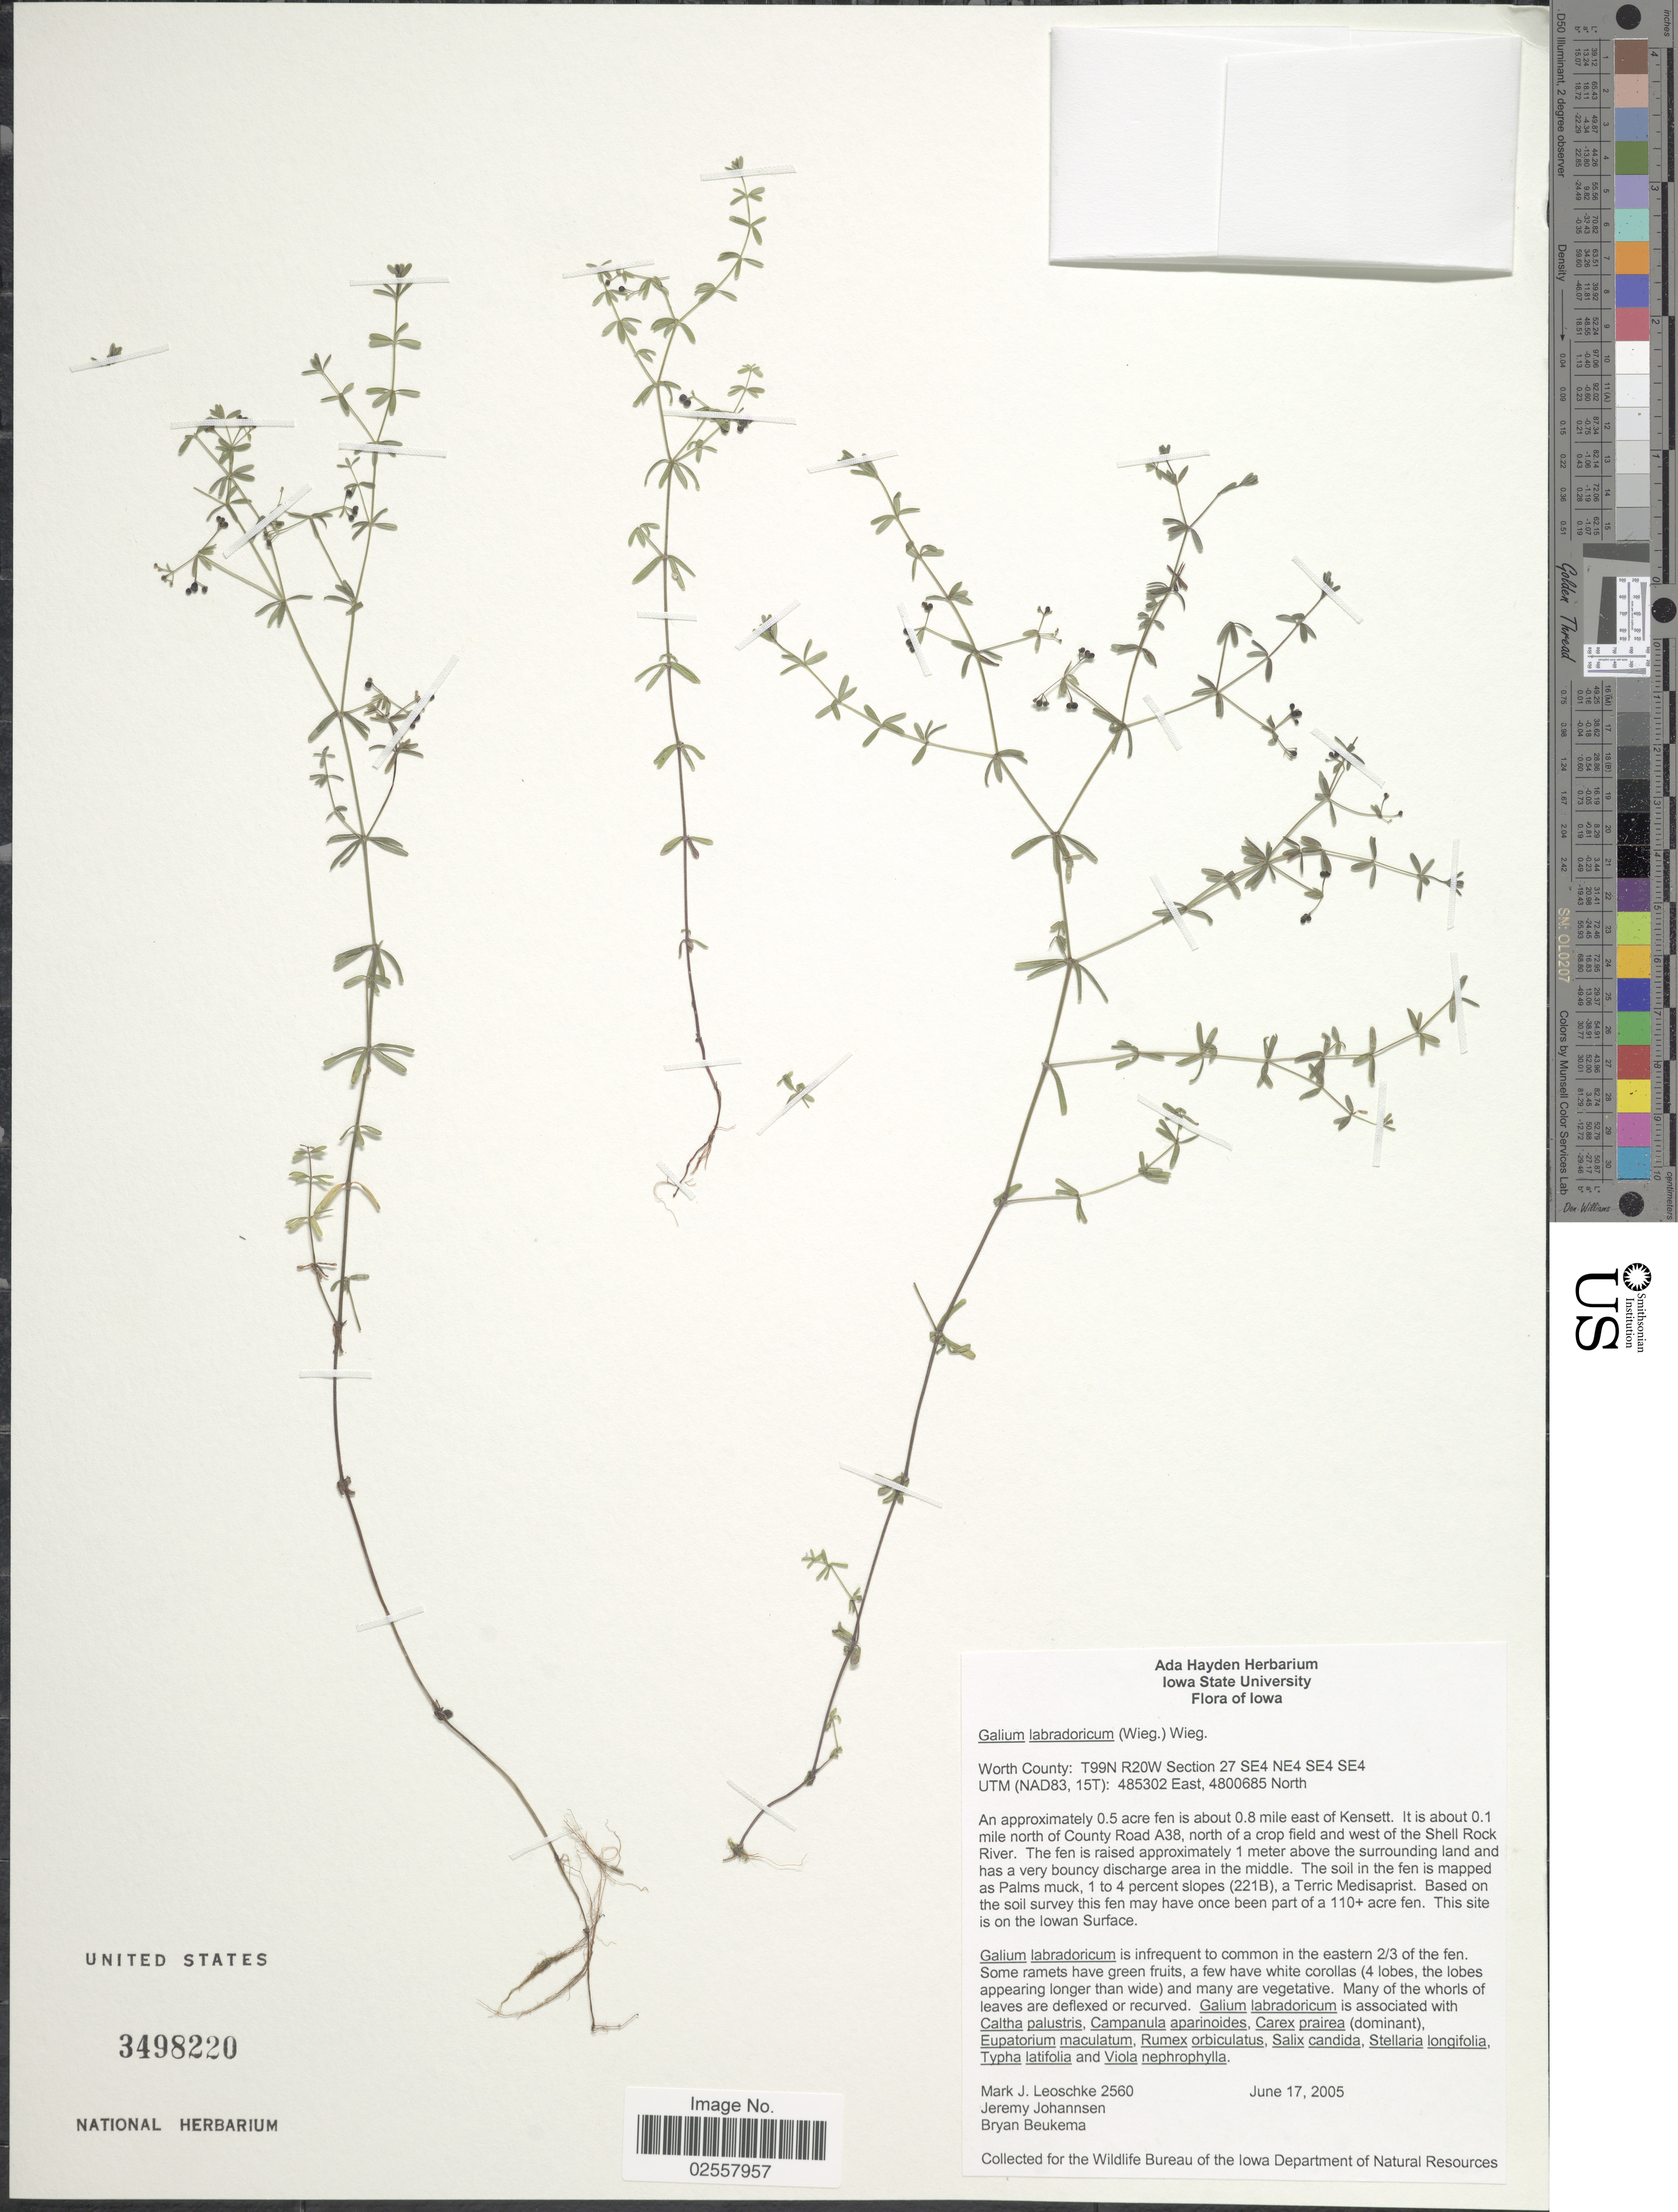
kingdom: Plantae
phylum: Tracheophyta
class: Magnoliopsida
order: Gentianales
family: Rubiaceae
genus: Galium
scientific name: Galium labradoricum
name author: (Wiegand) Wiegand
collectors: M. J. Leoschke, J. Johannsen & B. Beukema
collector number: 2560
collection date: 2005-06-17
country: United States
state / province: Iowa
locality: An appoximately 0.5 acre fen is about 0.8 mile east of Kensett, it is about 0.1 mile north of County Road A-38, north of crop field wand west of the Shell Rock River, on the Iowan Surface, Worth County: T99N R20W Section 27 SE4 NE4 SE4 SE4, UTM (NAD83, 15T)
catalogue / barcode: US 3498220